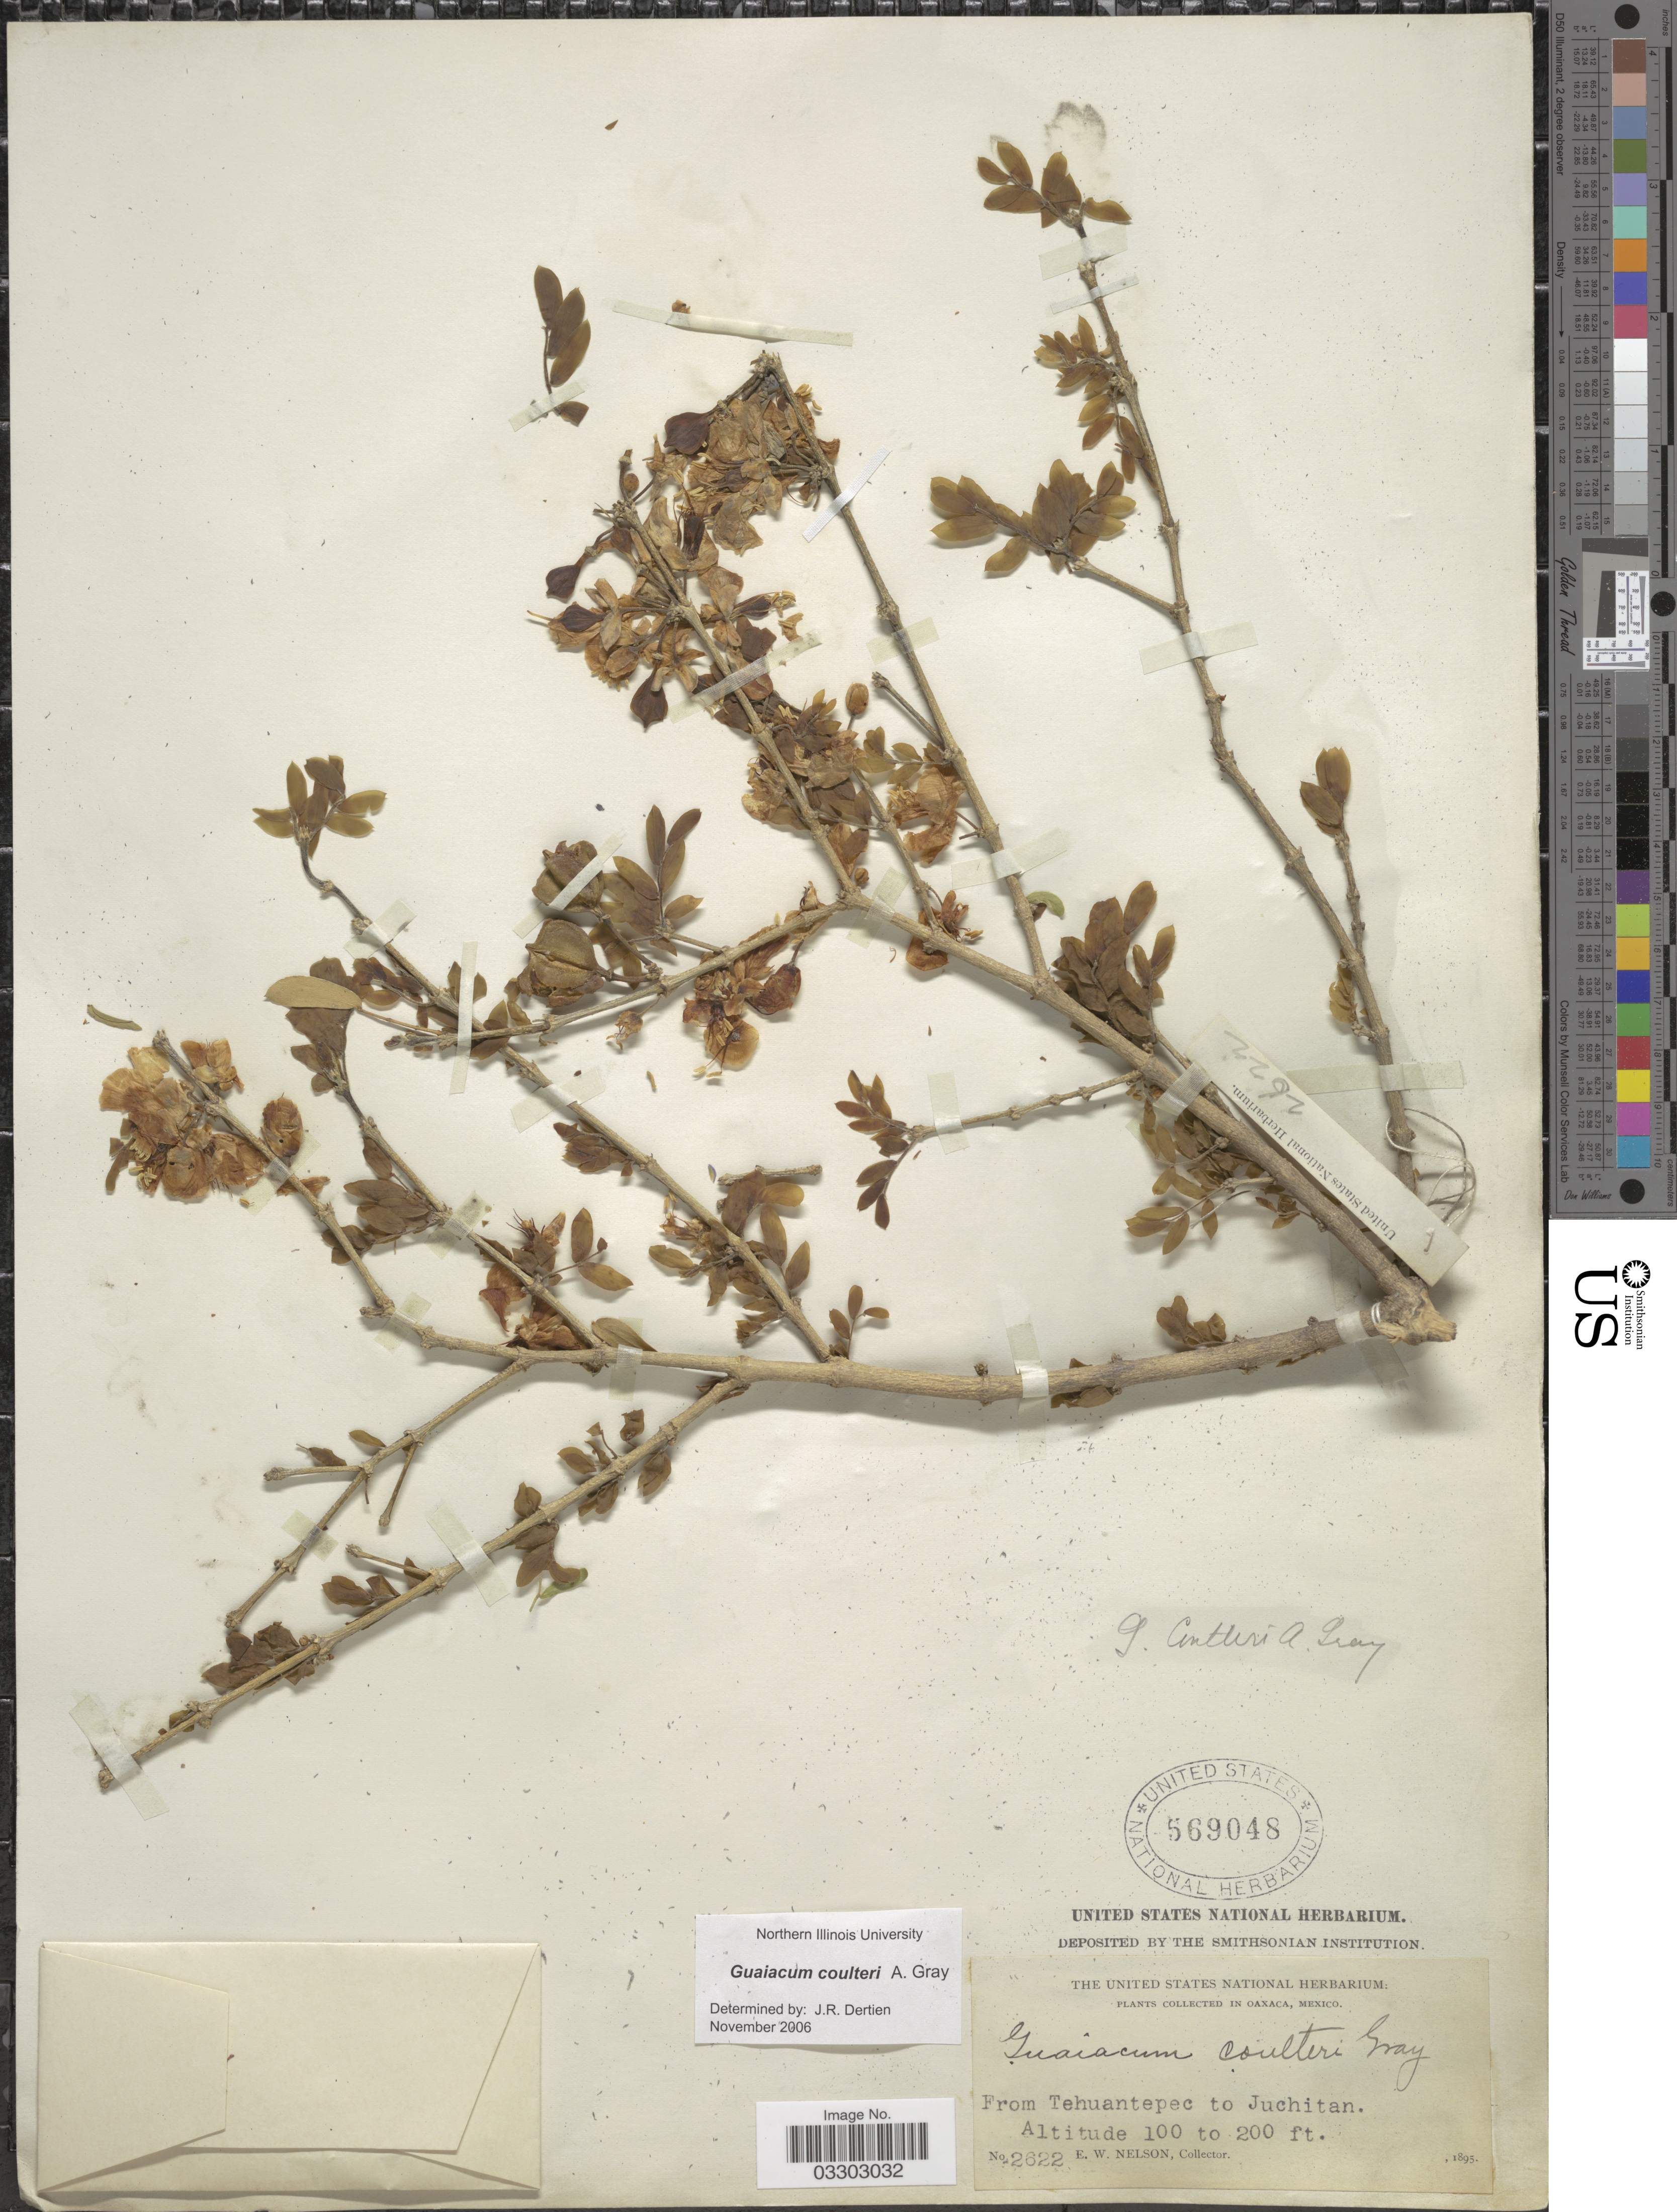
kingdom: Plantae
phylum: Tracheophyta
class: Magnoliopsida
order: Zygophyllales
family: Zygophyllaceae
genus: Guaiacum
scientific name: Guaiacum coulteri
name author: A. Gray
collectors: E. W. Nelson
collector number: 2622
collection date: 1895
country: Mexico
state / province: Oaxaca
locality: From Tehuantepec to Juchitan.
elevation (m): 30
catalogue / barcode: US 569048